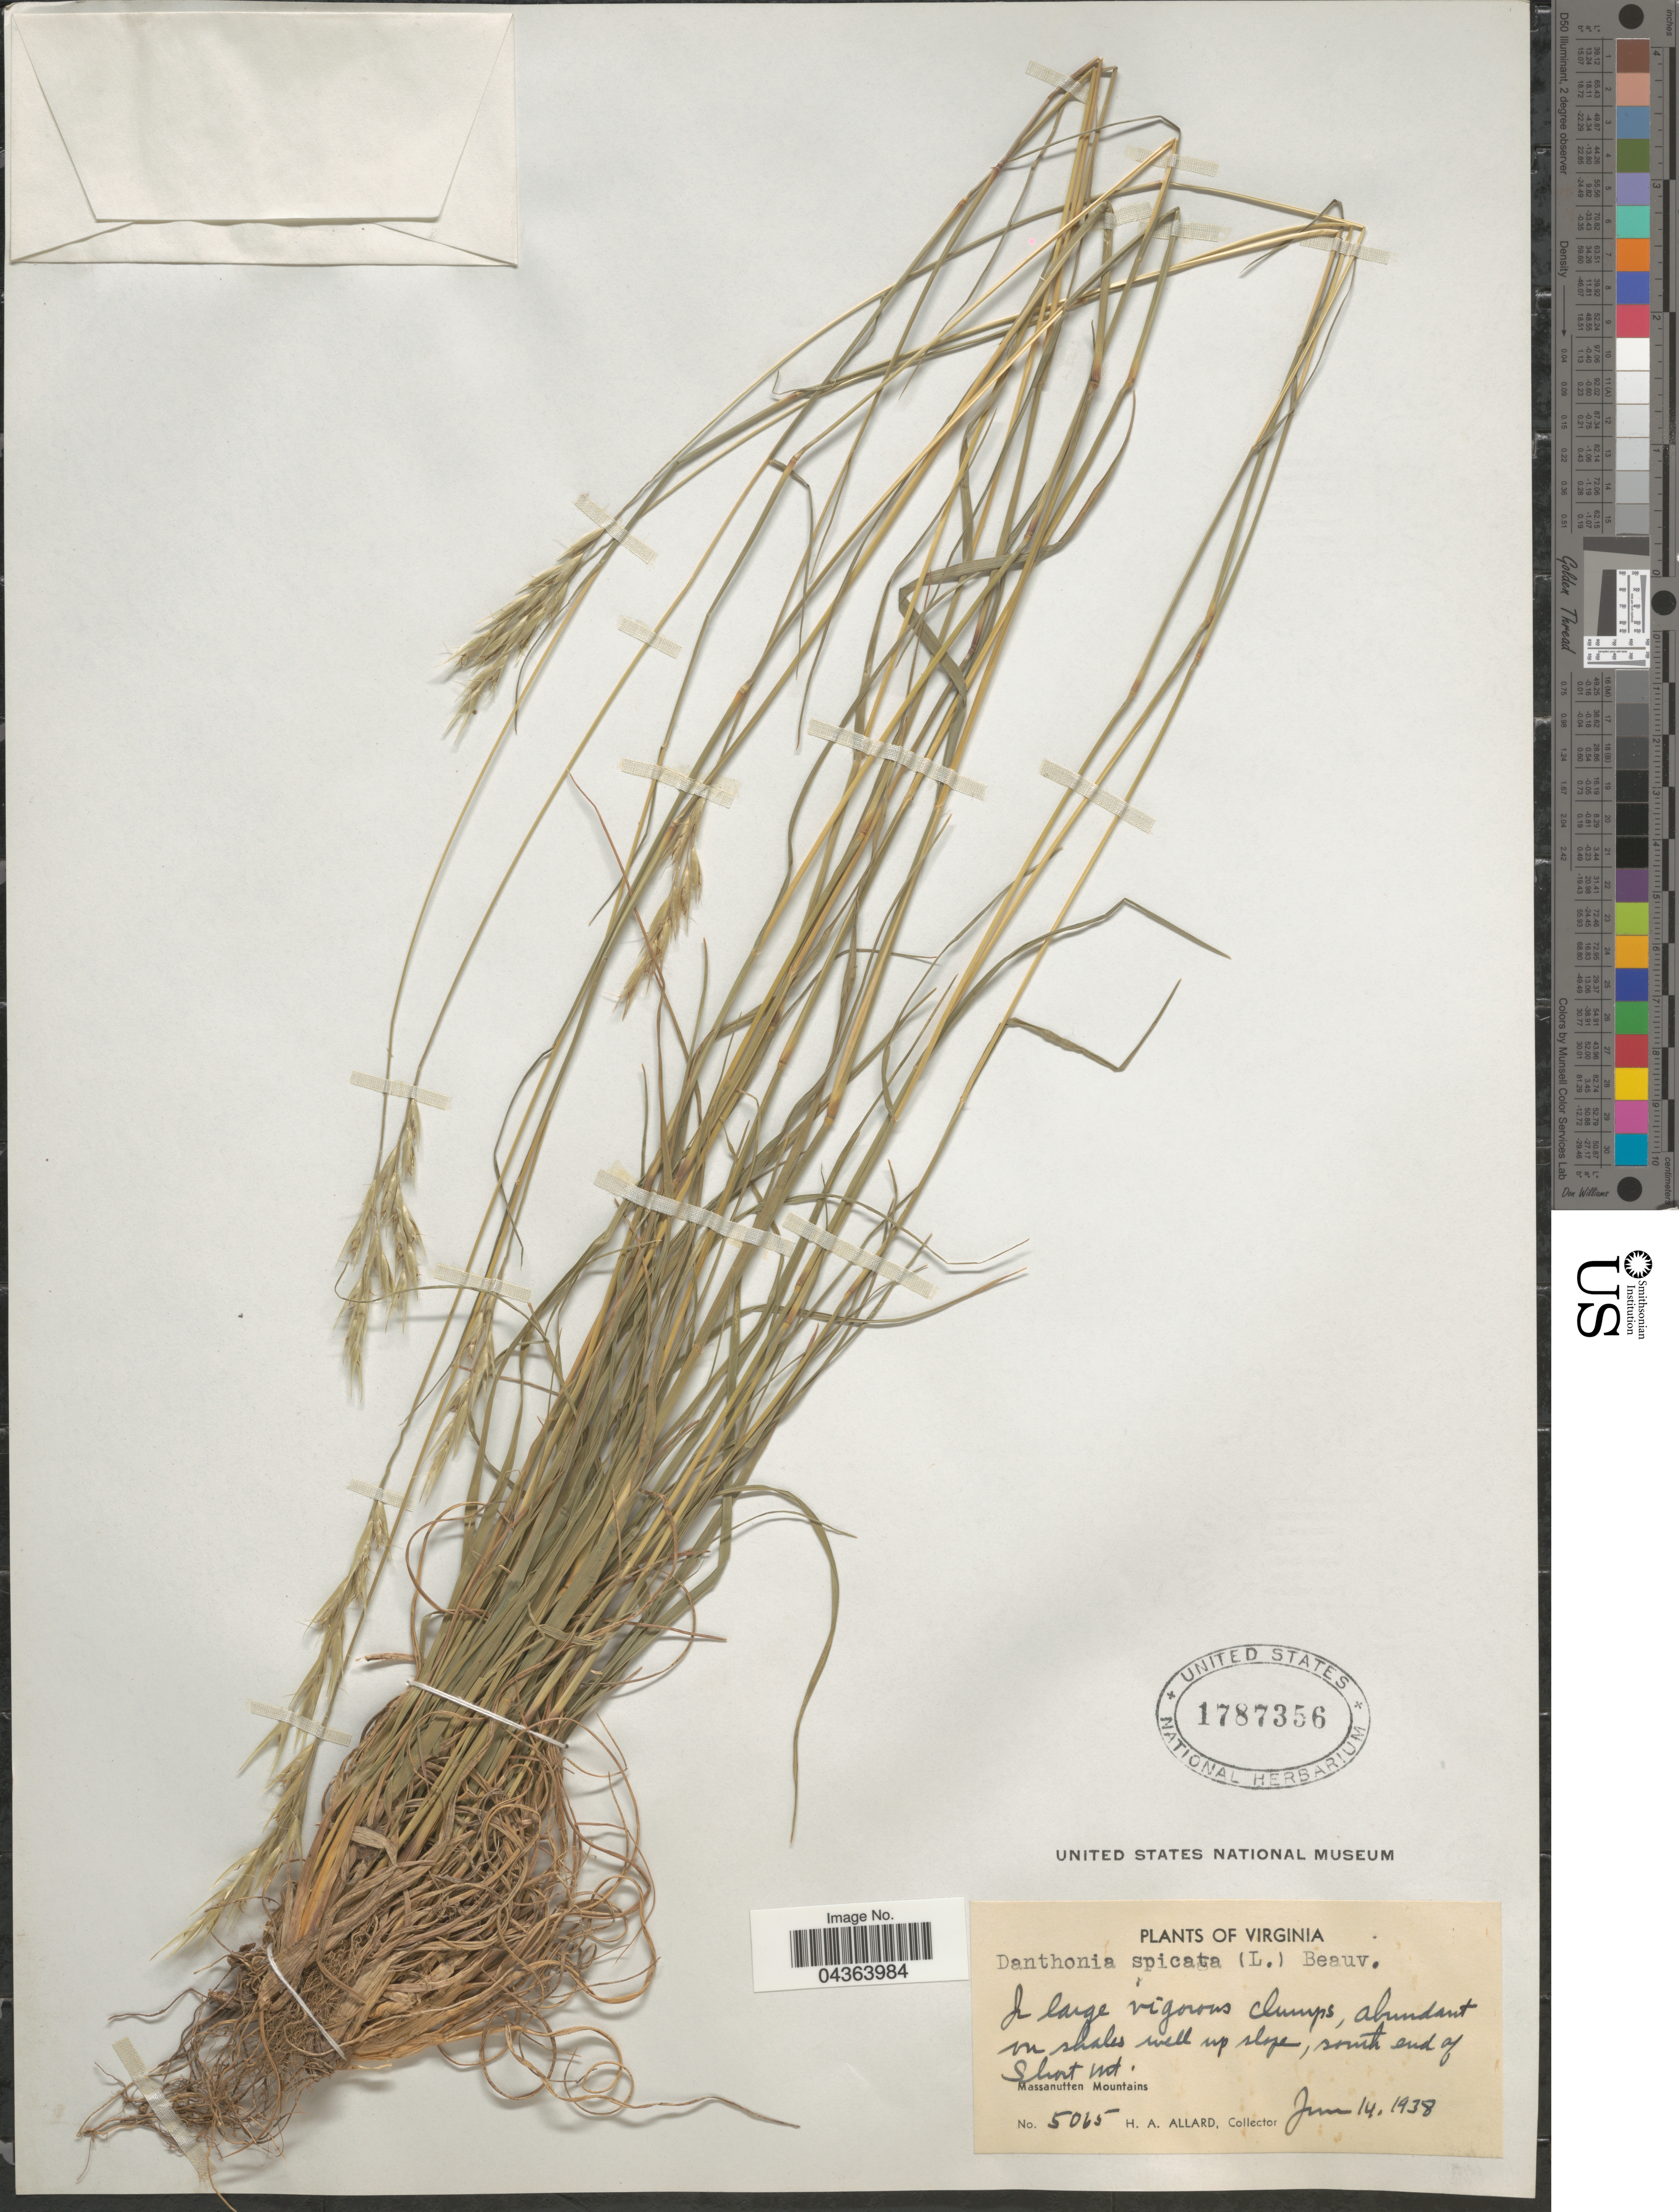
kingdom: Plantae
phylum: Tracheophyta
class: Liliopsida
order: Poales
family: Poaceae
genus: Danthonia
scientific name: Danthonia spicata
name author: (L.) P. Beauv. ex Roem. & Schult.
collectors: H. A. Allard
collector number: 5025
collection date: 1938-06-14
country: United States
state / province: Virginia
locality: In large vigorous clumps, abundant on shales well up slope, south end of Short Mt. Massanutten Mountains.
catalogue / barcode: US 1787356